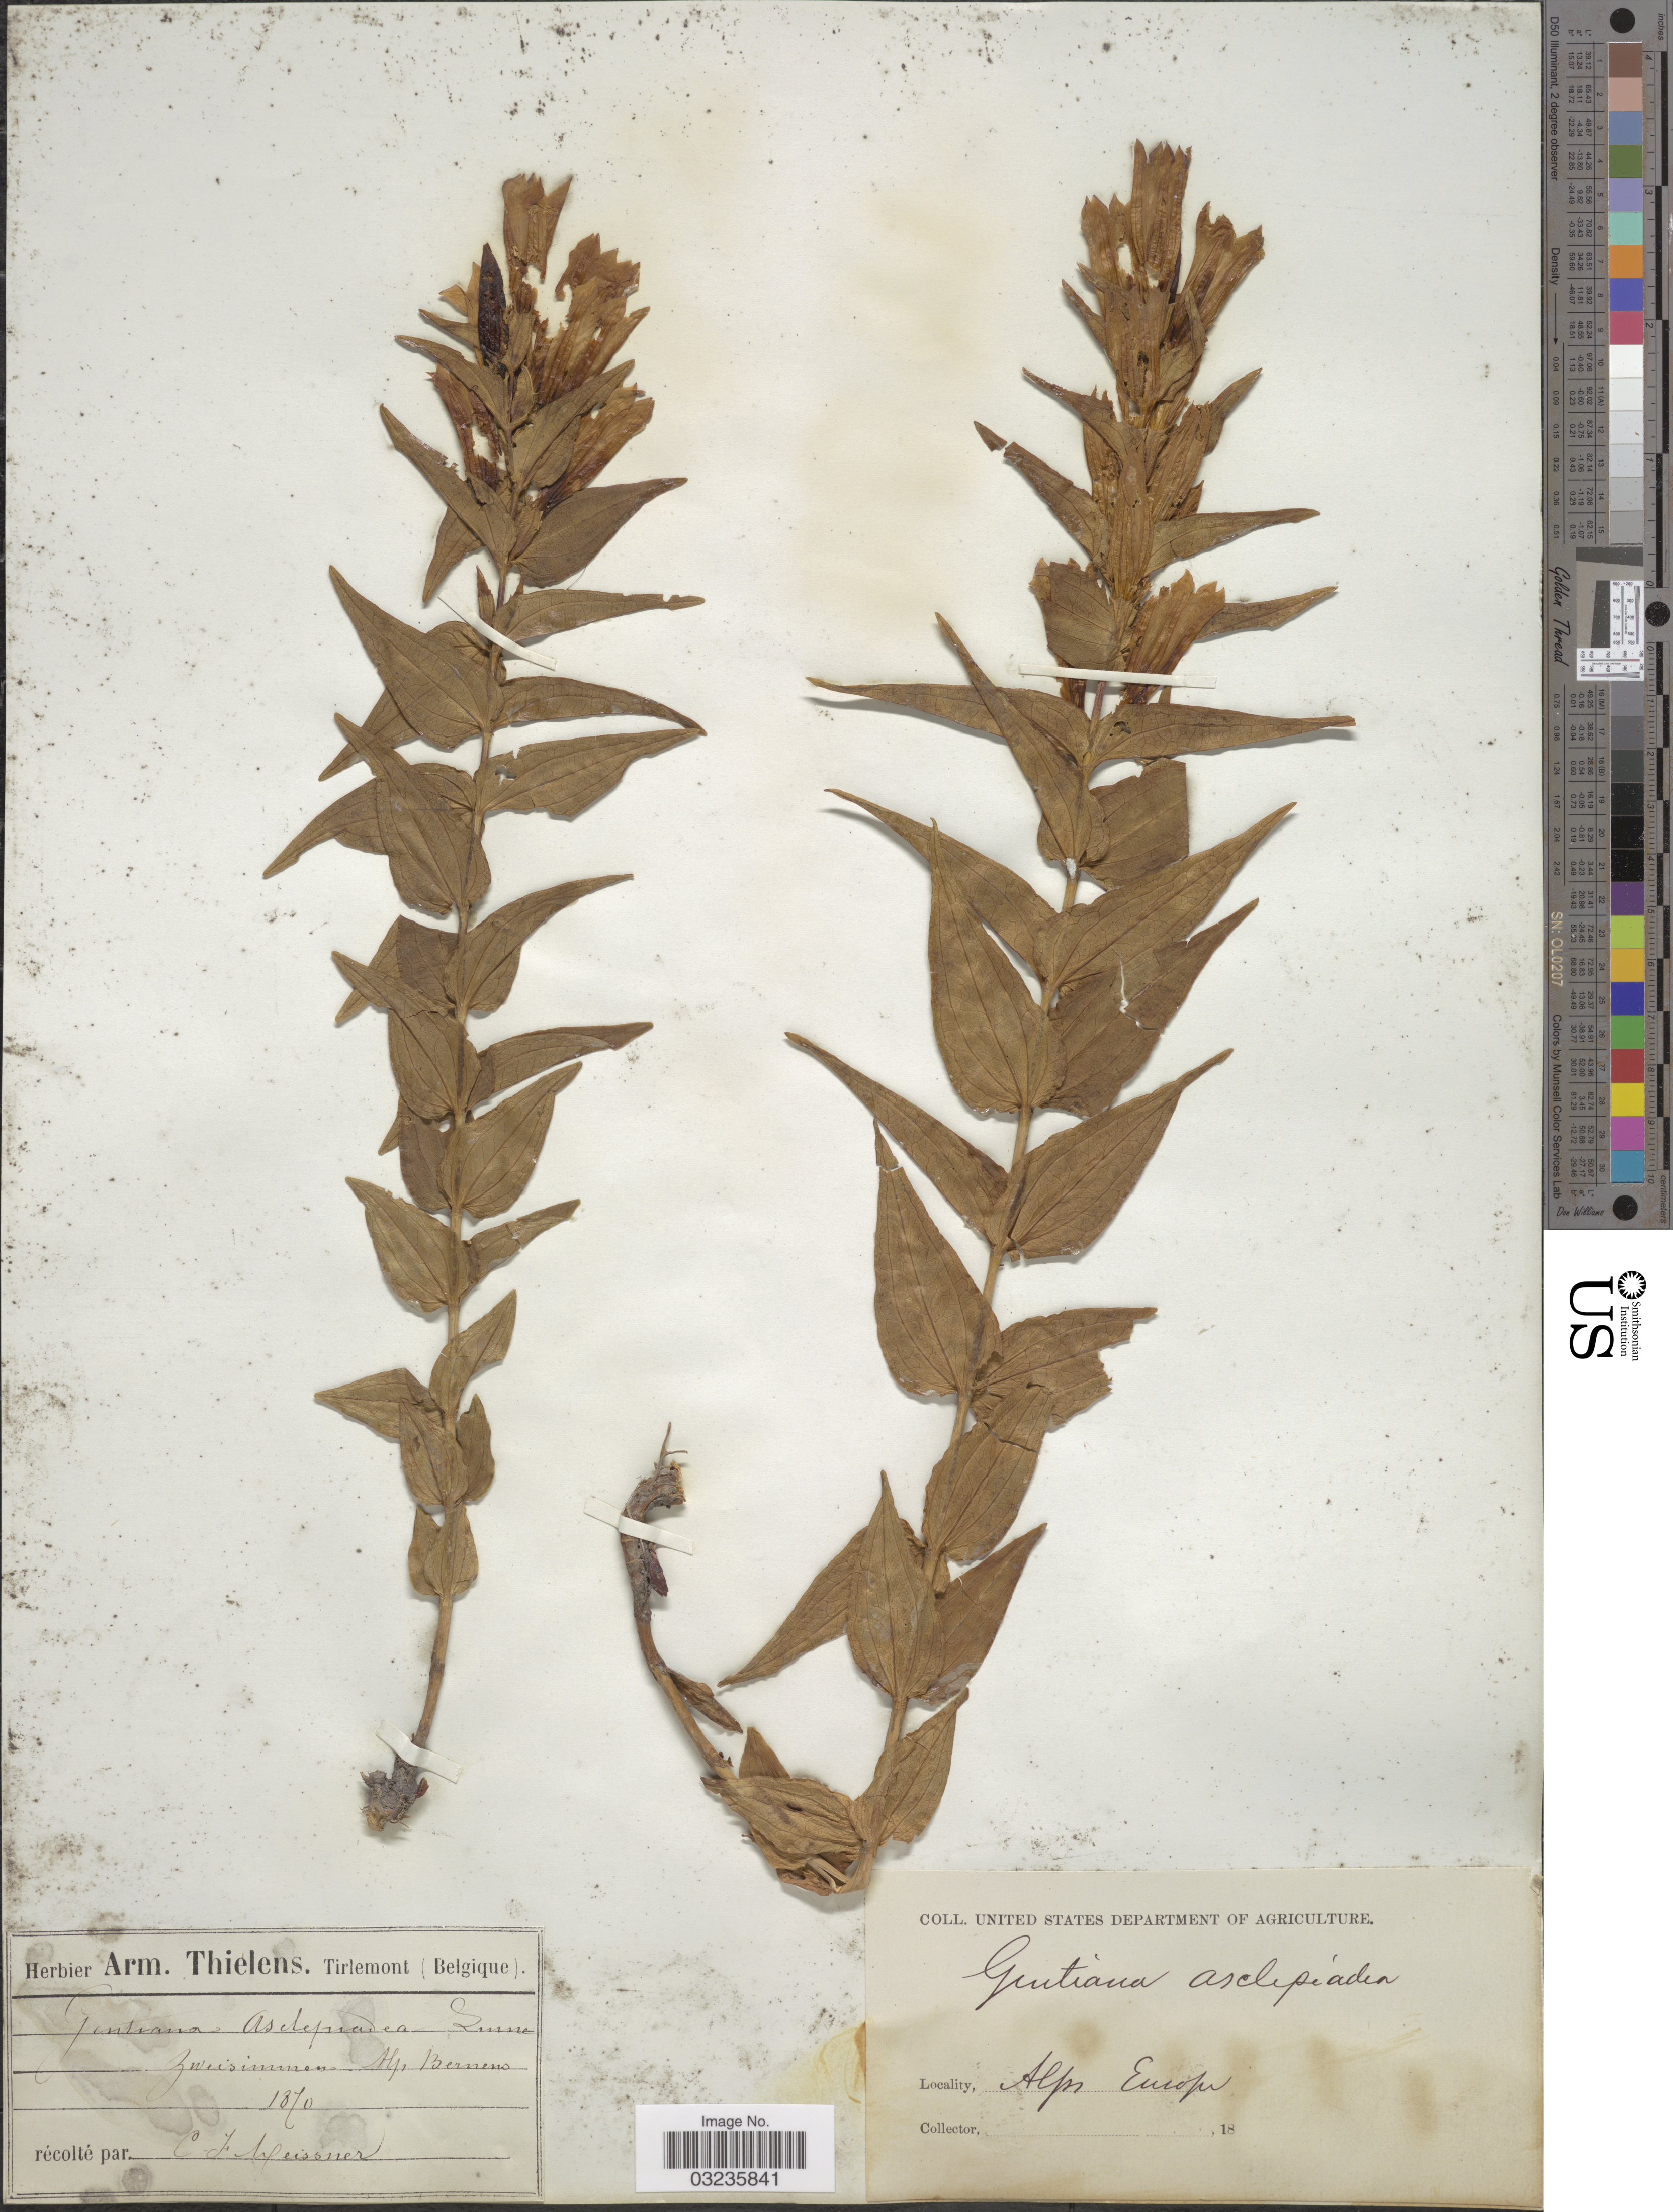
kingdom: Plantae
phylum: Tracheophyta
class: Magnoliopsida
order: Gentianales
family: Gentianaceae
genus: Gentiana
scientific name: Gentiana asclepiadea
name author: L.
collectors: C. F. W. Meissner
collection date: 1870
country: Switzerland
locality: Alps Europe. Zweisimmen Alp Bernens.